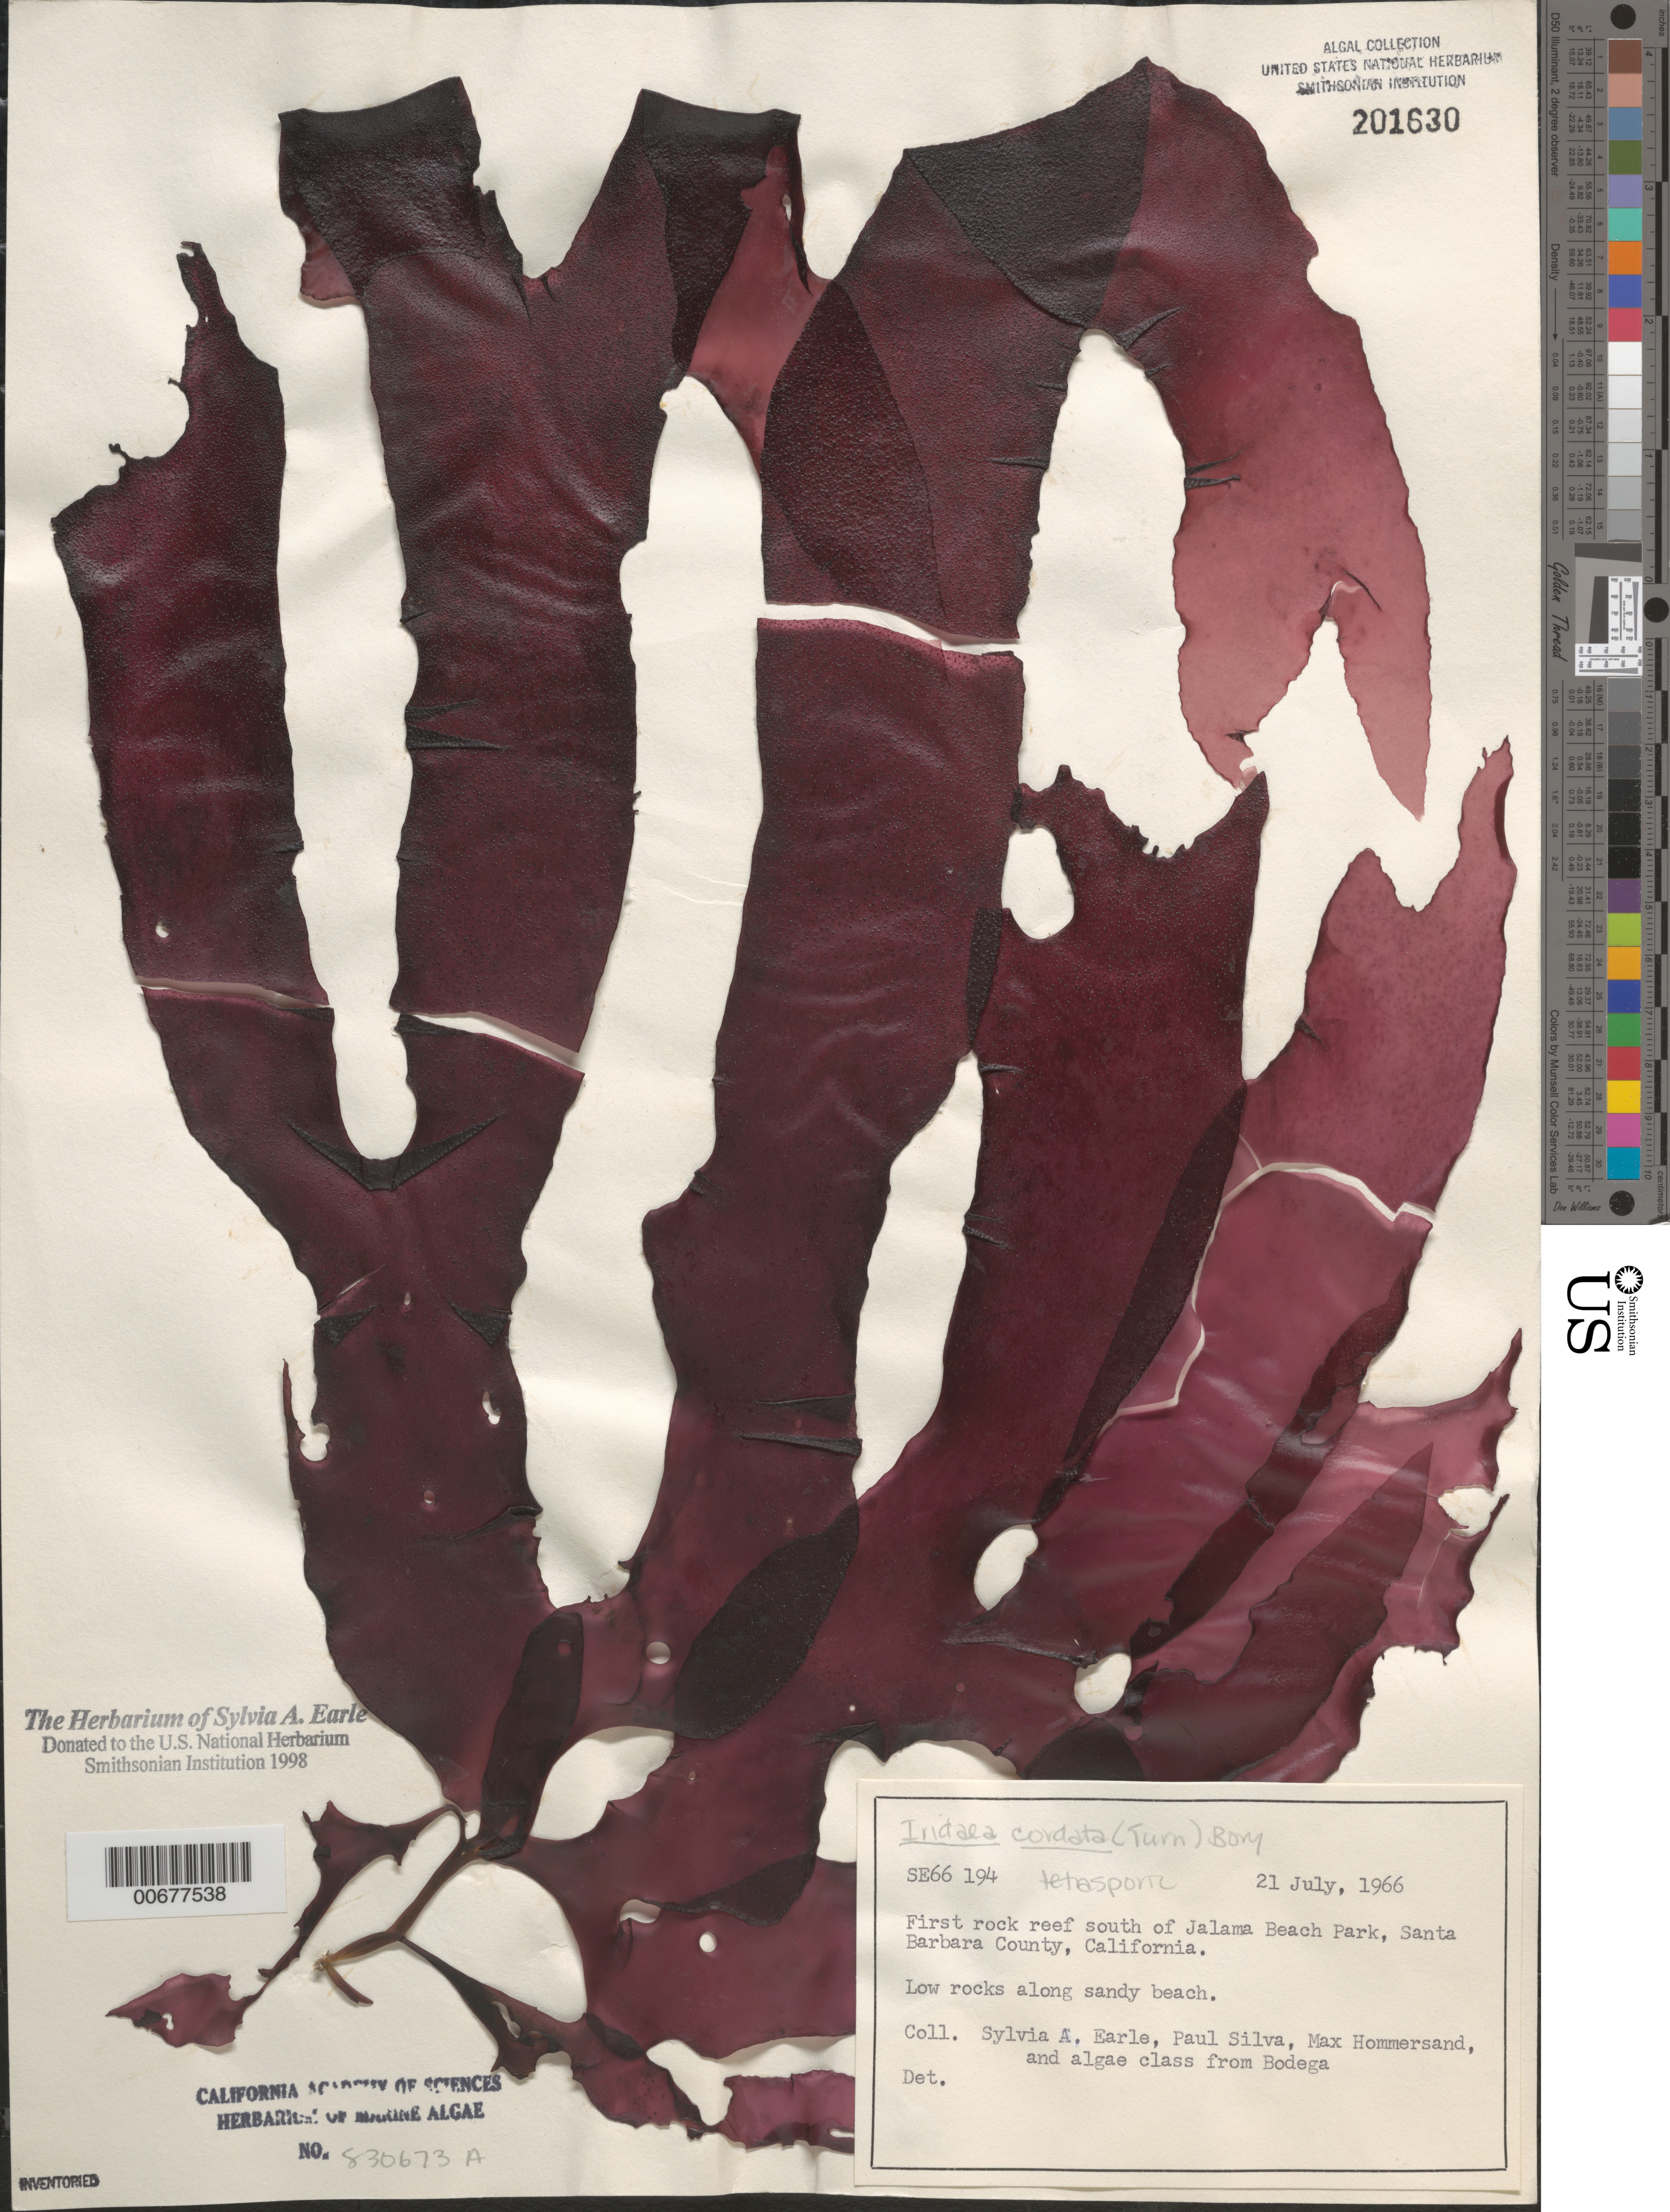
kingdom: Plantae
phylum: Rhodophyta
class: Florideophyceae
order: Gigartinales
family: Gigartinaceae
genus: Iridaea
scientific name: Iridaea cordata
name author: (Turner) Bory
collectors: S. A. Earle, P. C. Silva, M. H. Hommersand & Bodega Algae Class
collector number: SE 66194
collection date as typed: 21 Jul 1966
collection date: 1966-07-21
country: United States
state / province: California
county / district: Santa Barbara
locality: Reef south of Jalama Beach Park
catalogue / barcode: US 201630